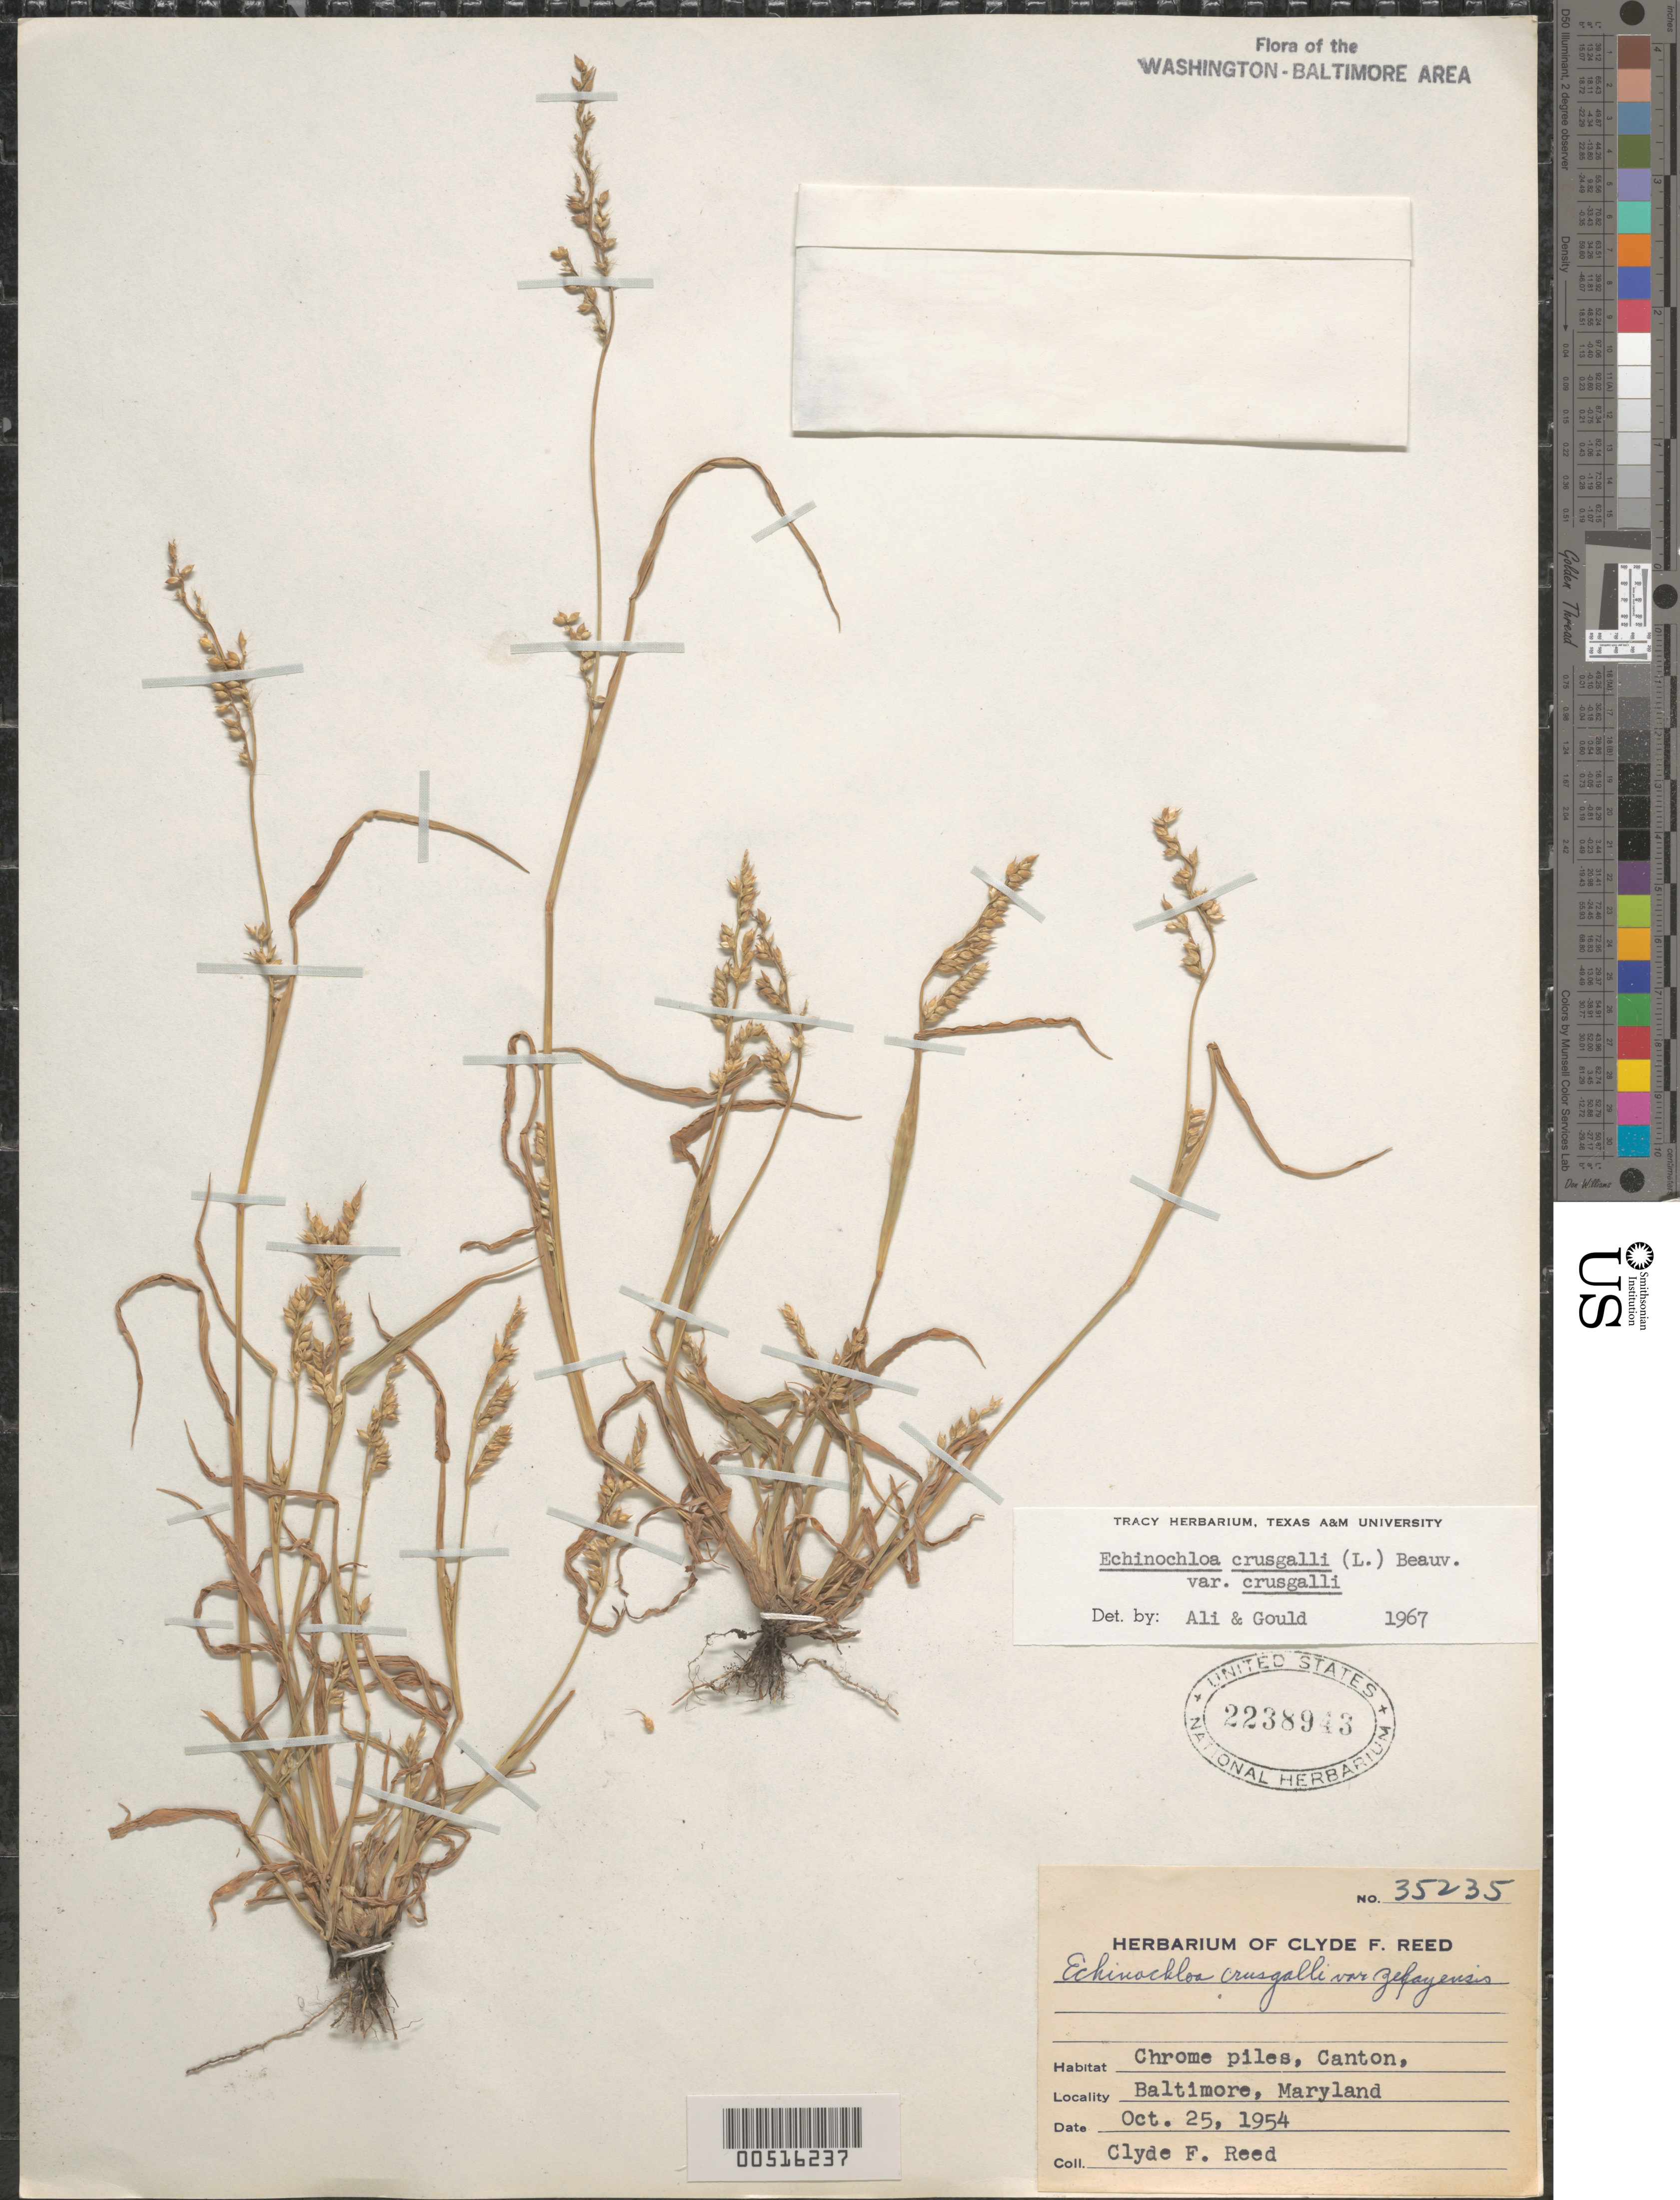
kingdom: Plantae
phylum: Tracheophyta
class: Liliopsida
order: Poales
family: Poaceae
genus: Echinochloa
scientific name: Echinochloa crus-galli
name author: (L.) P. Beauv.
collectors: C. F. Reed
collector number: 35235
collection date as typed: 25 Oct 1954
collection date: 1954-10-25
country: United States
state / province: Maryland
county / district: City of Baltimore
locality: Canton, Chrome Piles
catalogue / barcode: US 2238943